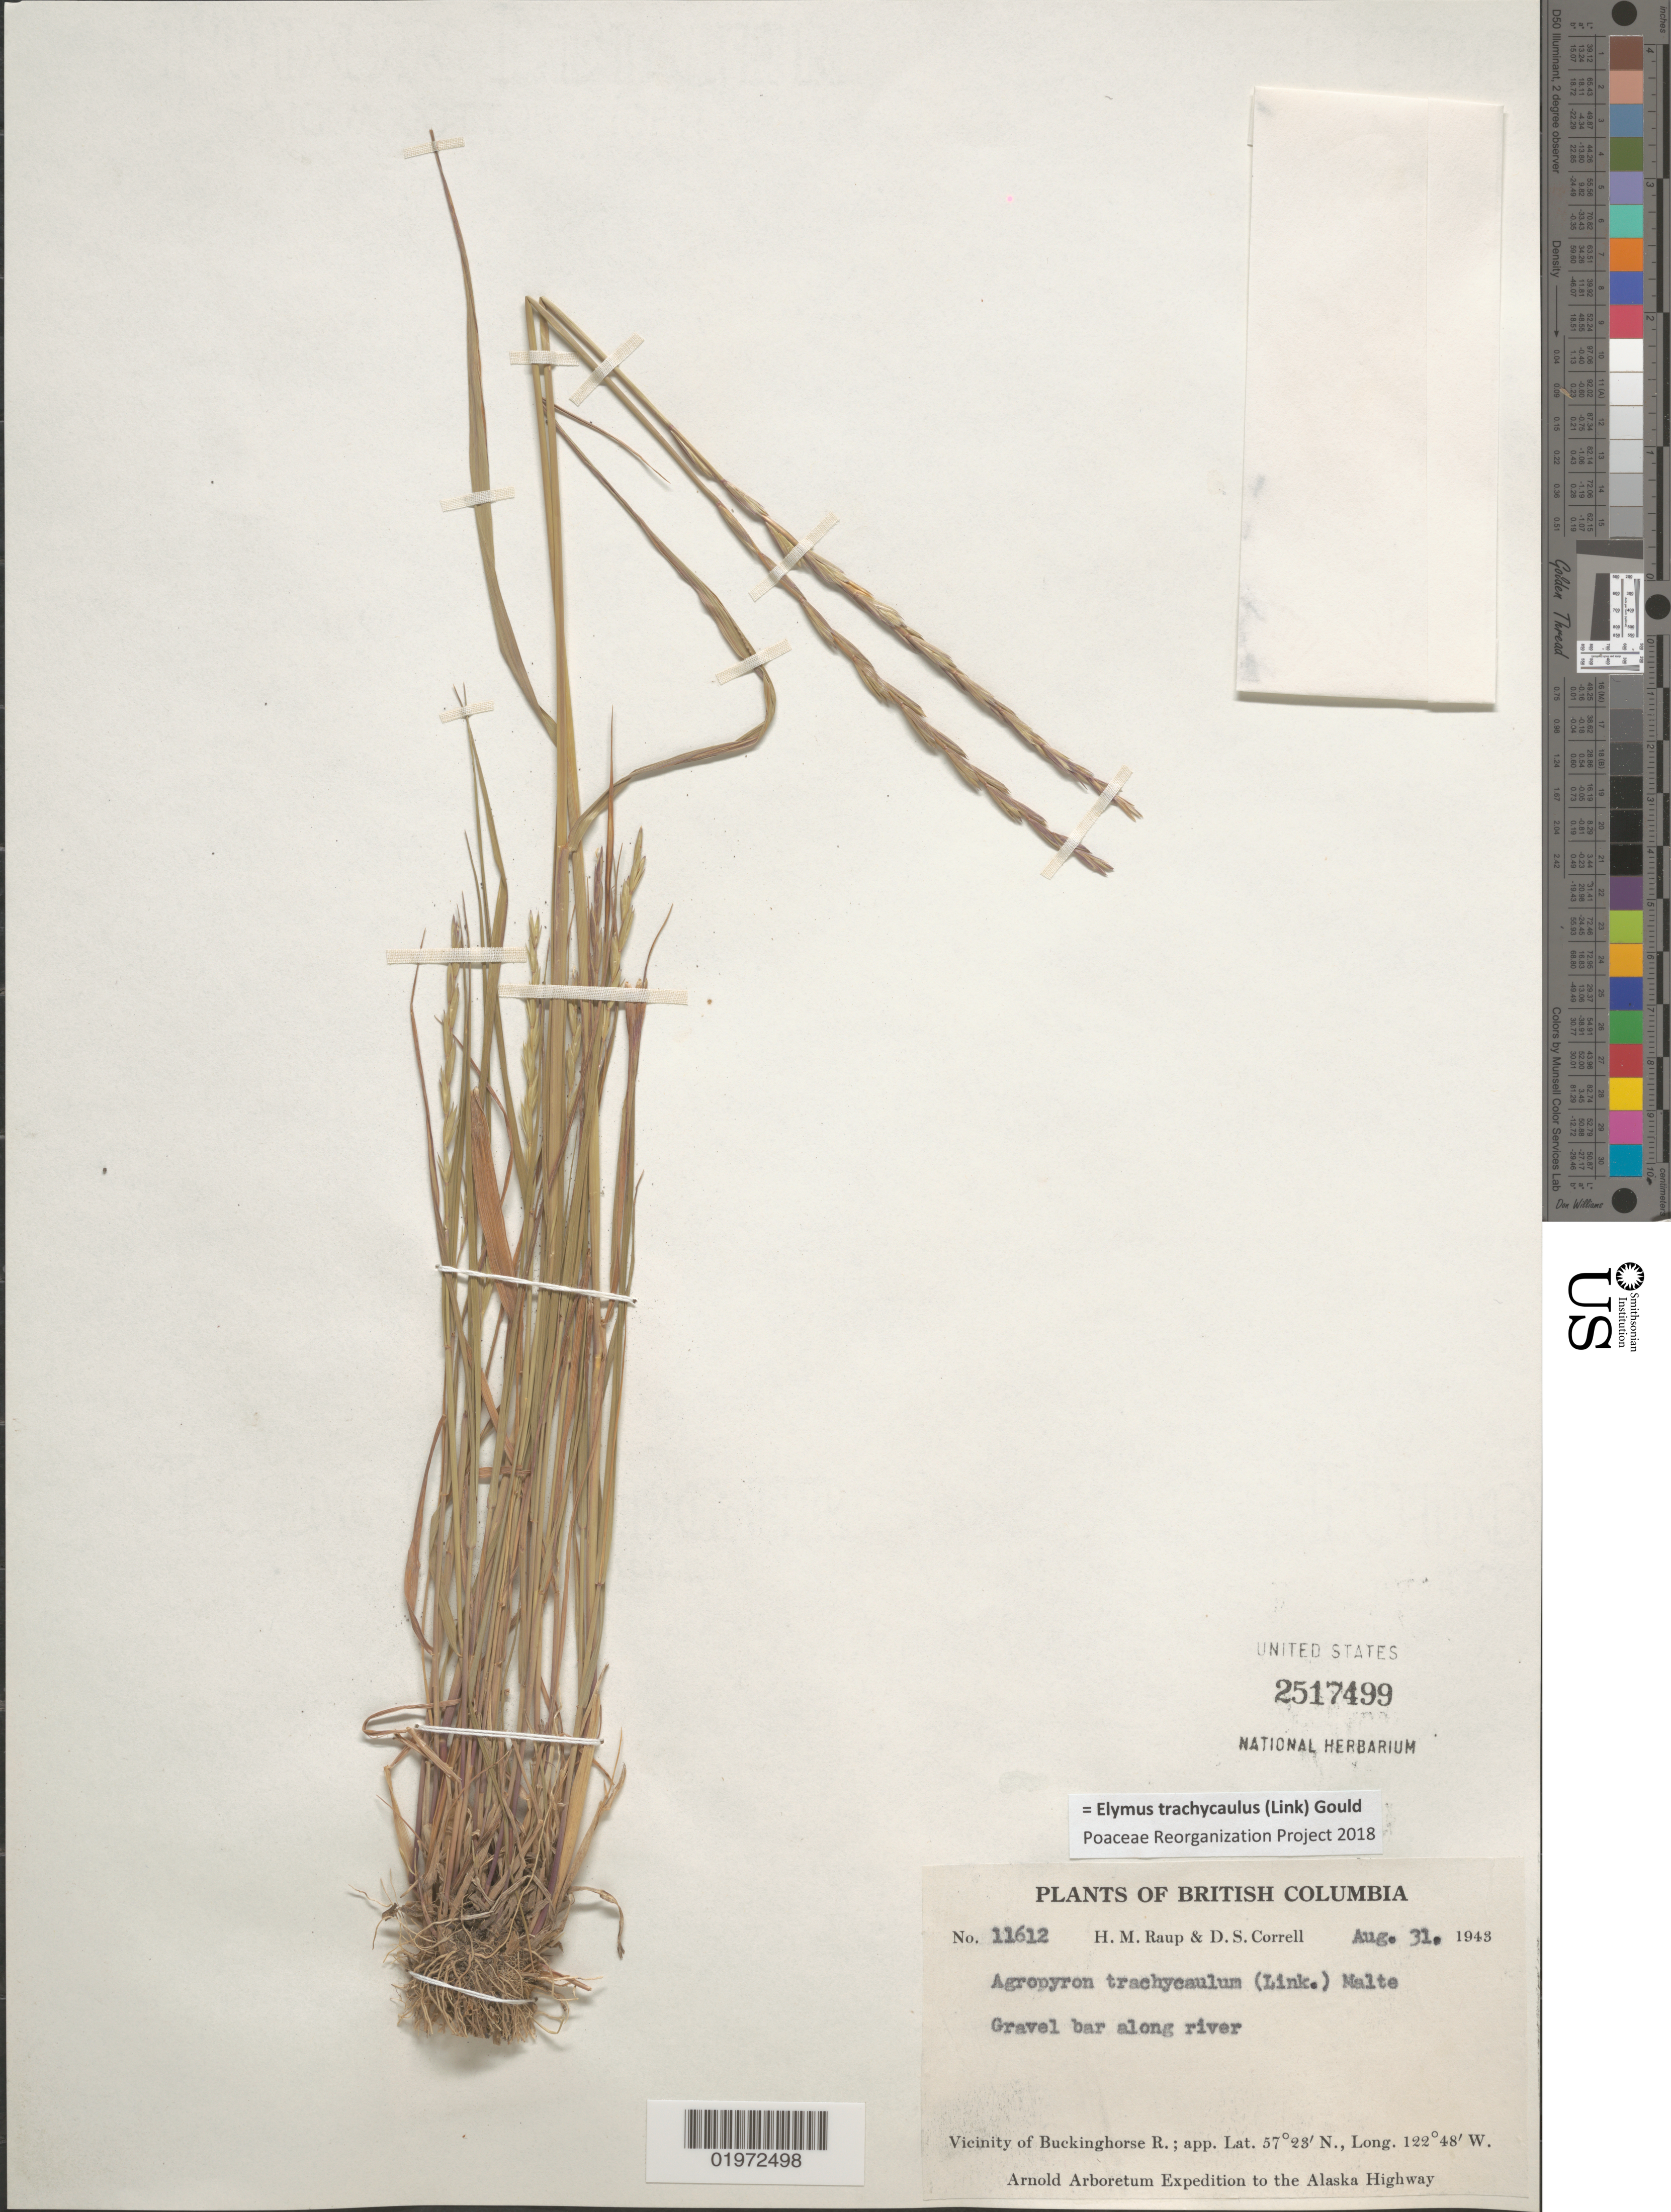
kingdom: Plantae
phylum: Tracheophyta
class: Liliopsida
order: Poales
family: Poaceae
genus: Elymus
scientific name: Elymus trachycaulus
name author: (Link) Gould ex Shinners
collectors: H. Raup & D. S. Correll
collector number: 11612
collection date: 1943-08-31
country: Canada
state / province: British Columbia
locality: Gravel bar along river. Vicinity of Buckinghorse R. Arnold Arboretum Expedition to the Alaska Highway.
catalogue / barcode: US 2517499